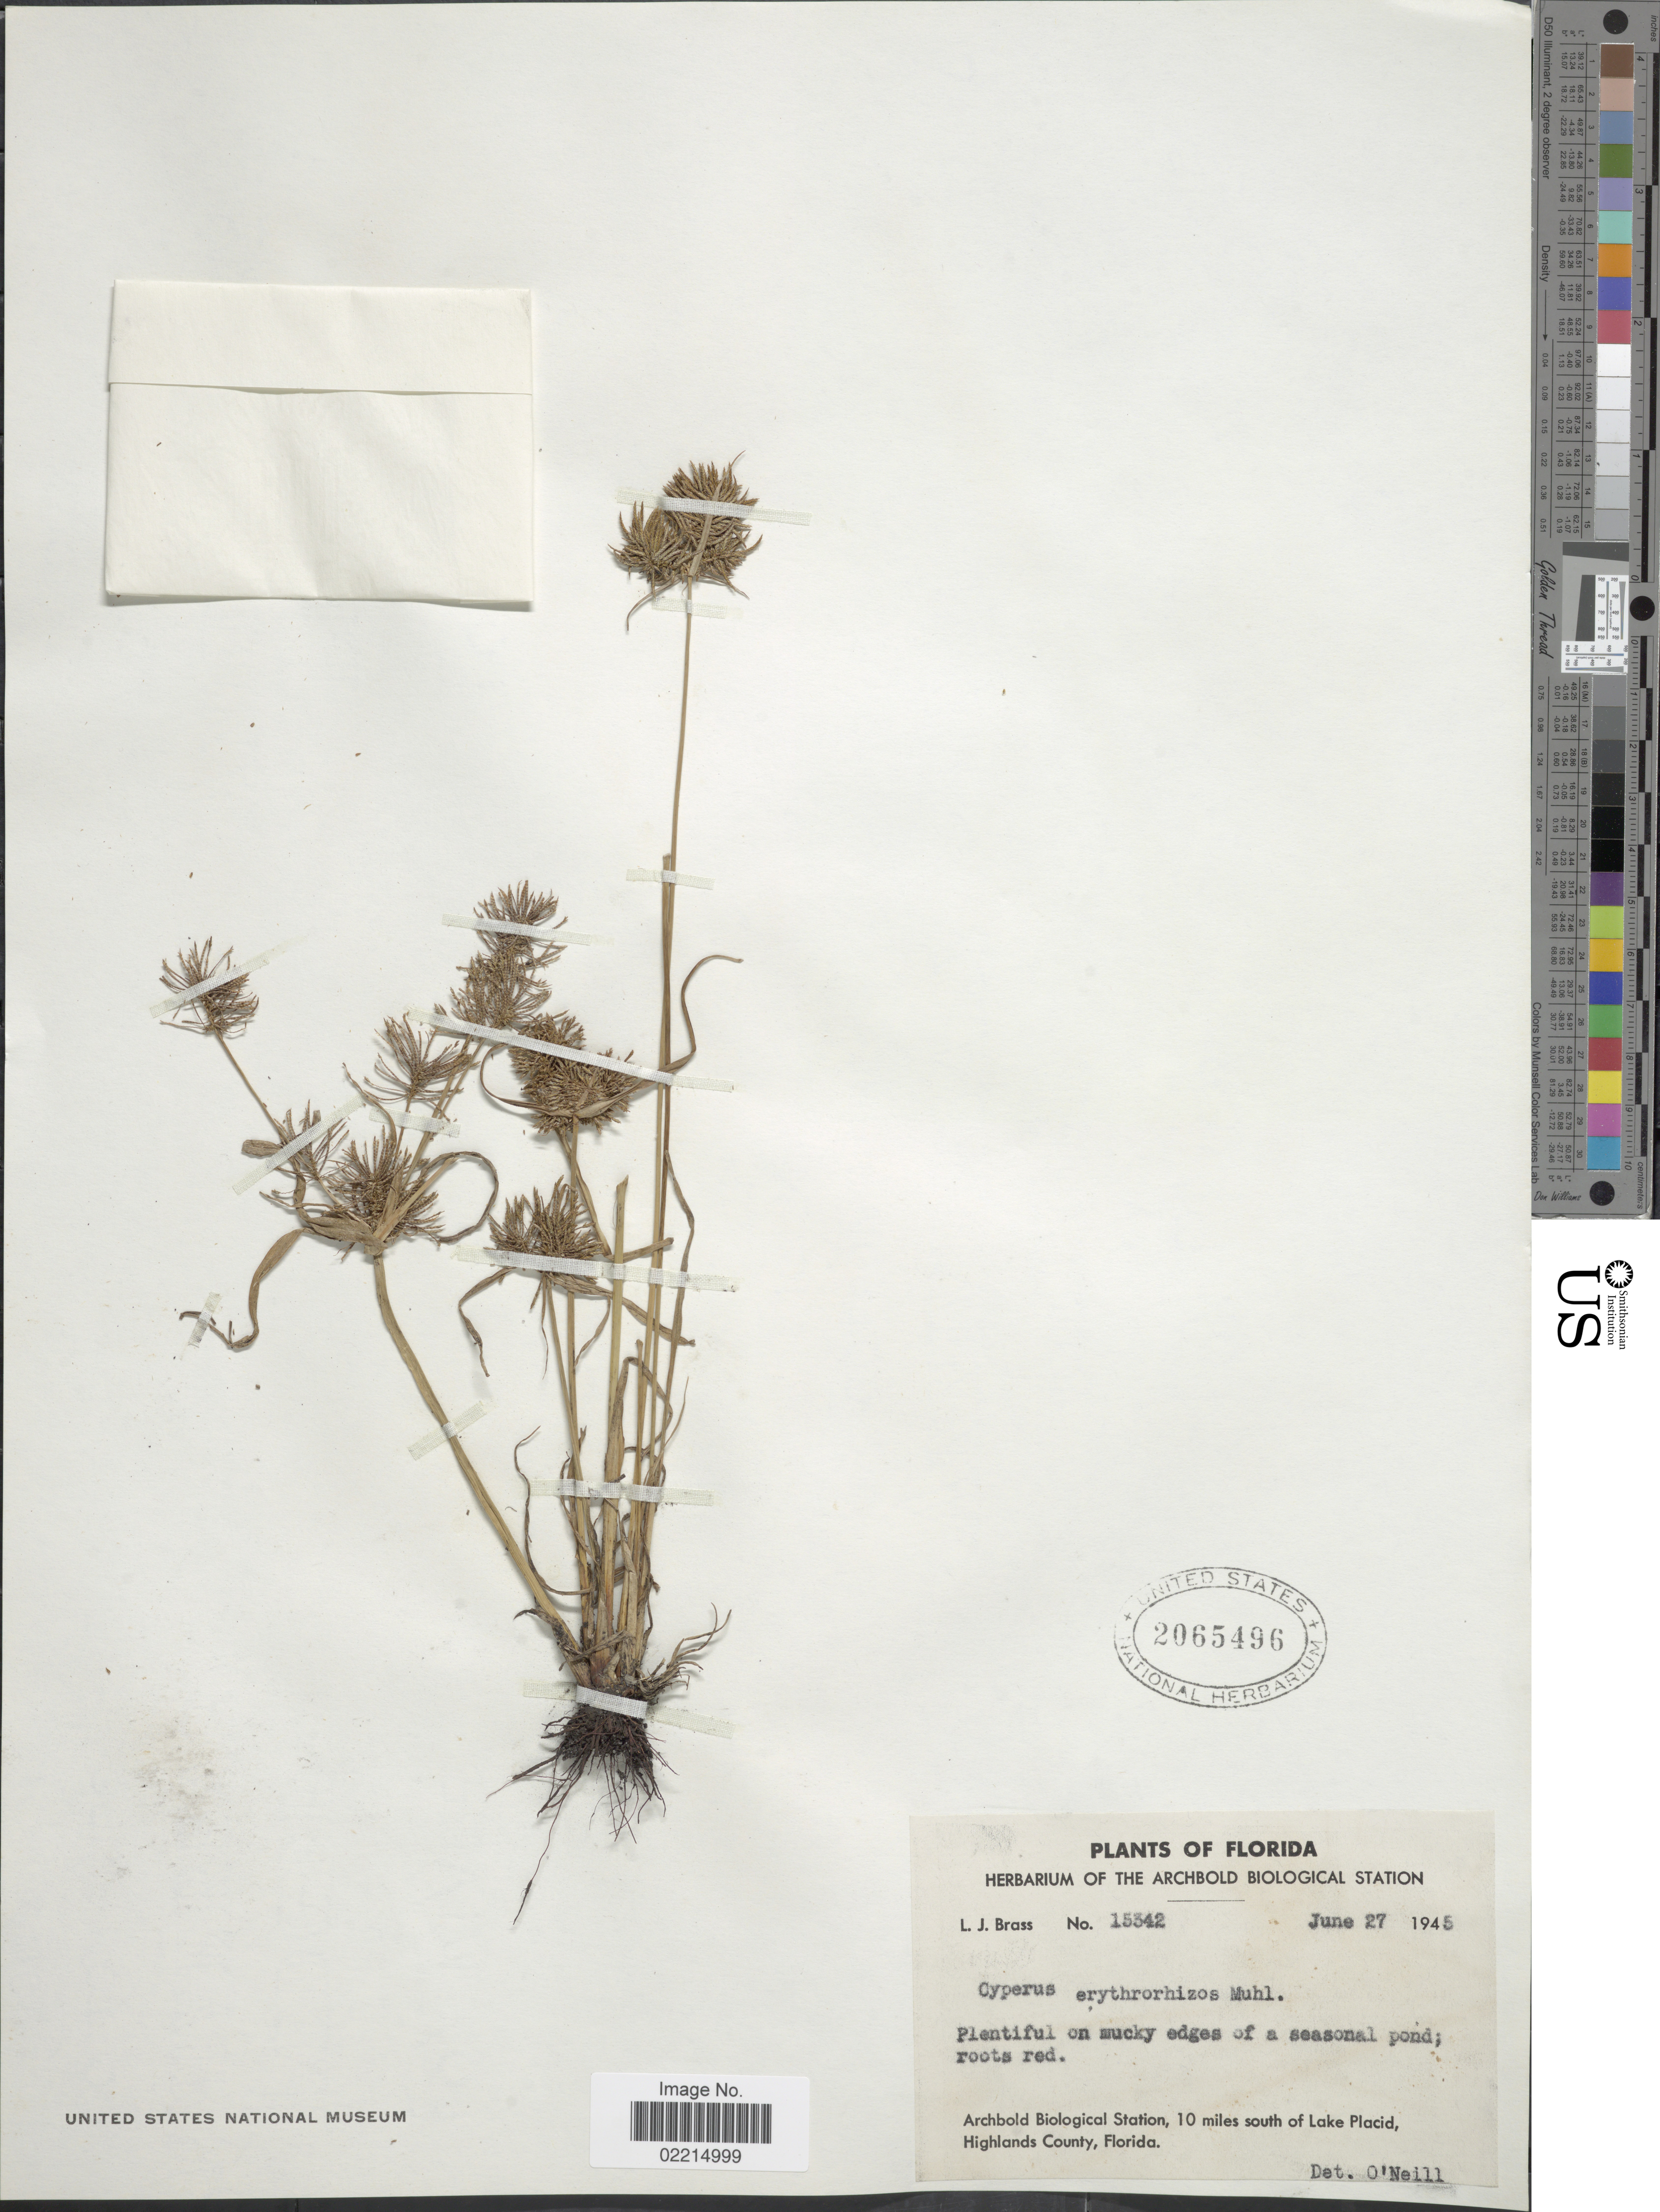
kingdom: Plantae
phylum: Tracheophyta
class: Liliopsida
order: Poales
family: Cyperaceae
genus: Cyperus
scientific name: Cyperus erythrorhizos Muhl.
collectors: L. J. Brass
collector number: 15342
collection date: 1945-06-27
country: United States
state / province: Florida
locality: Plentiful on mucky edges of a seasonal pond, Archbold Biological Station, 10 miles south of Lake Placid, Highlands County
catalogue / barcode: US 2065496